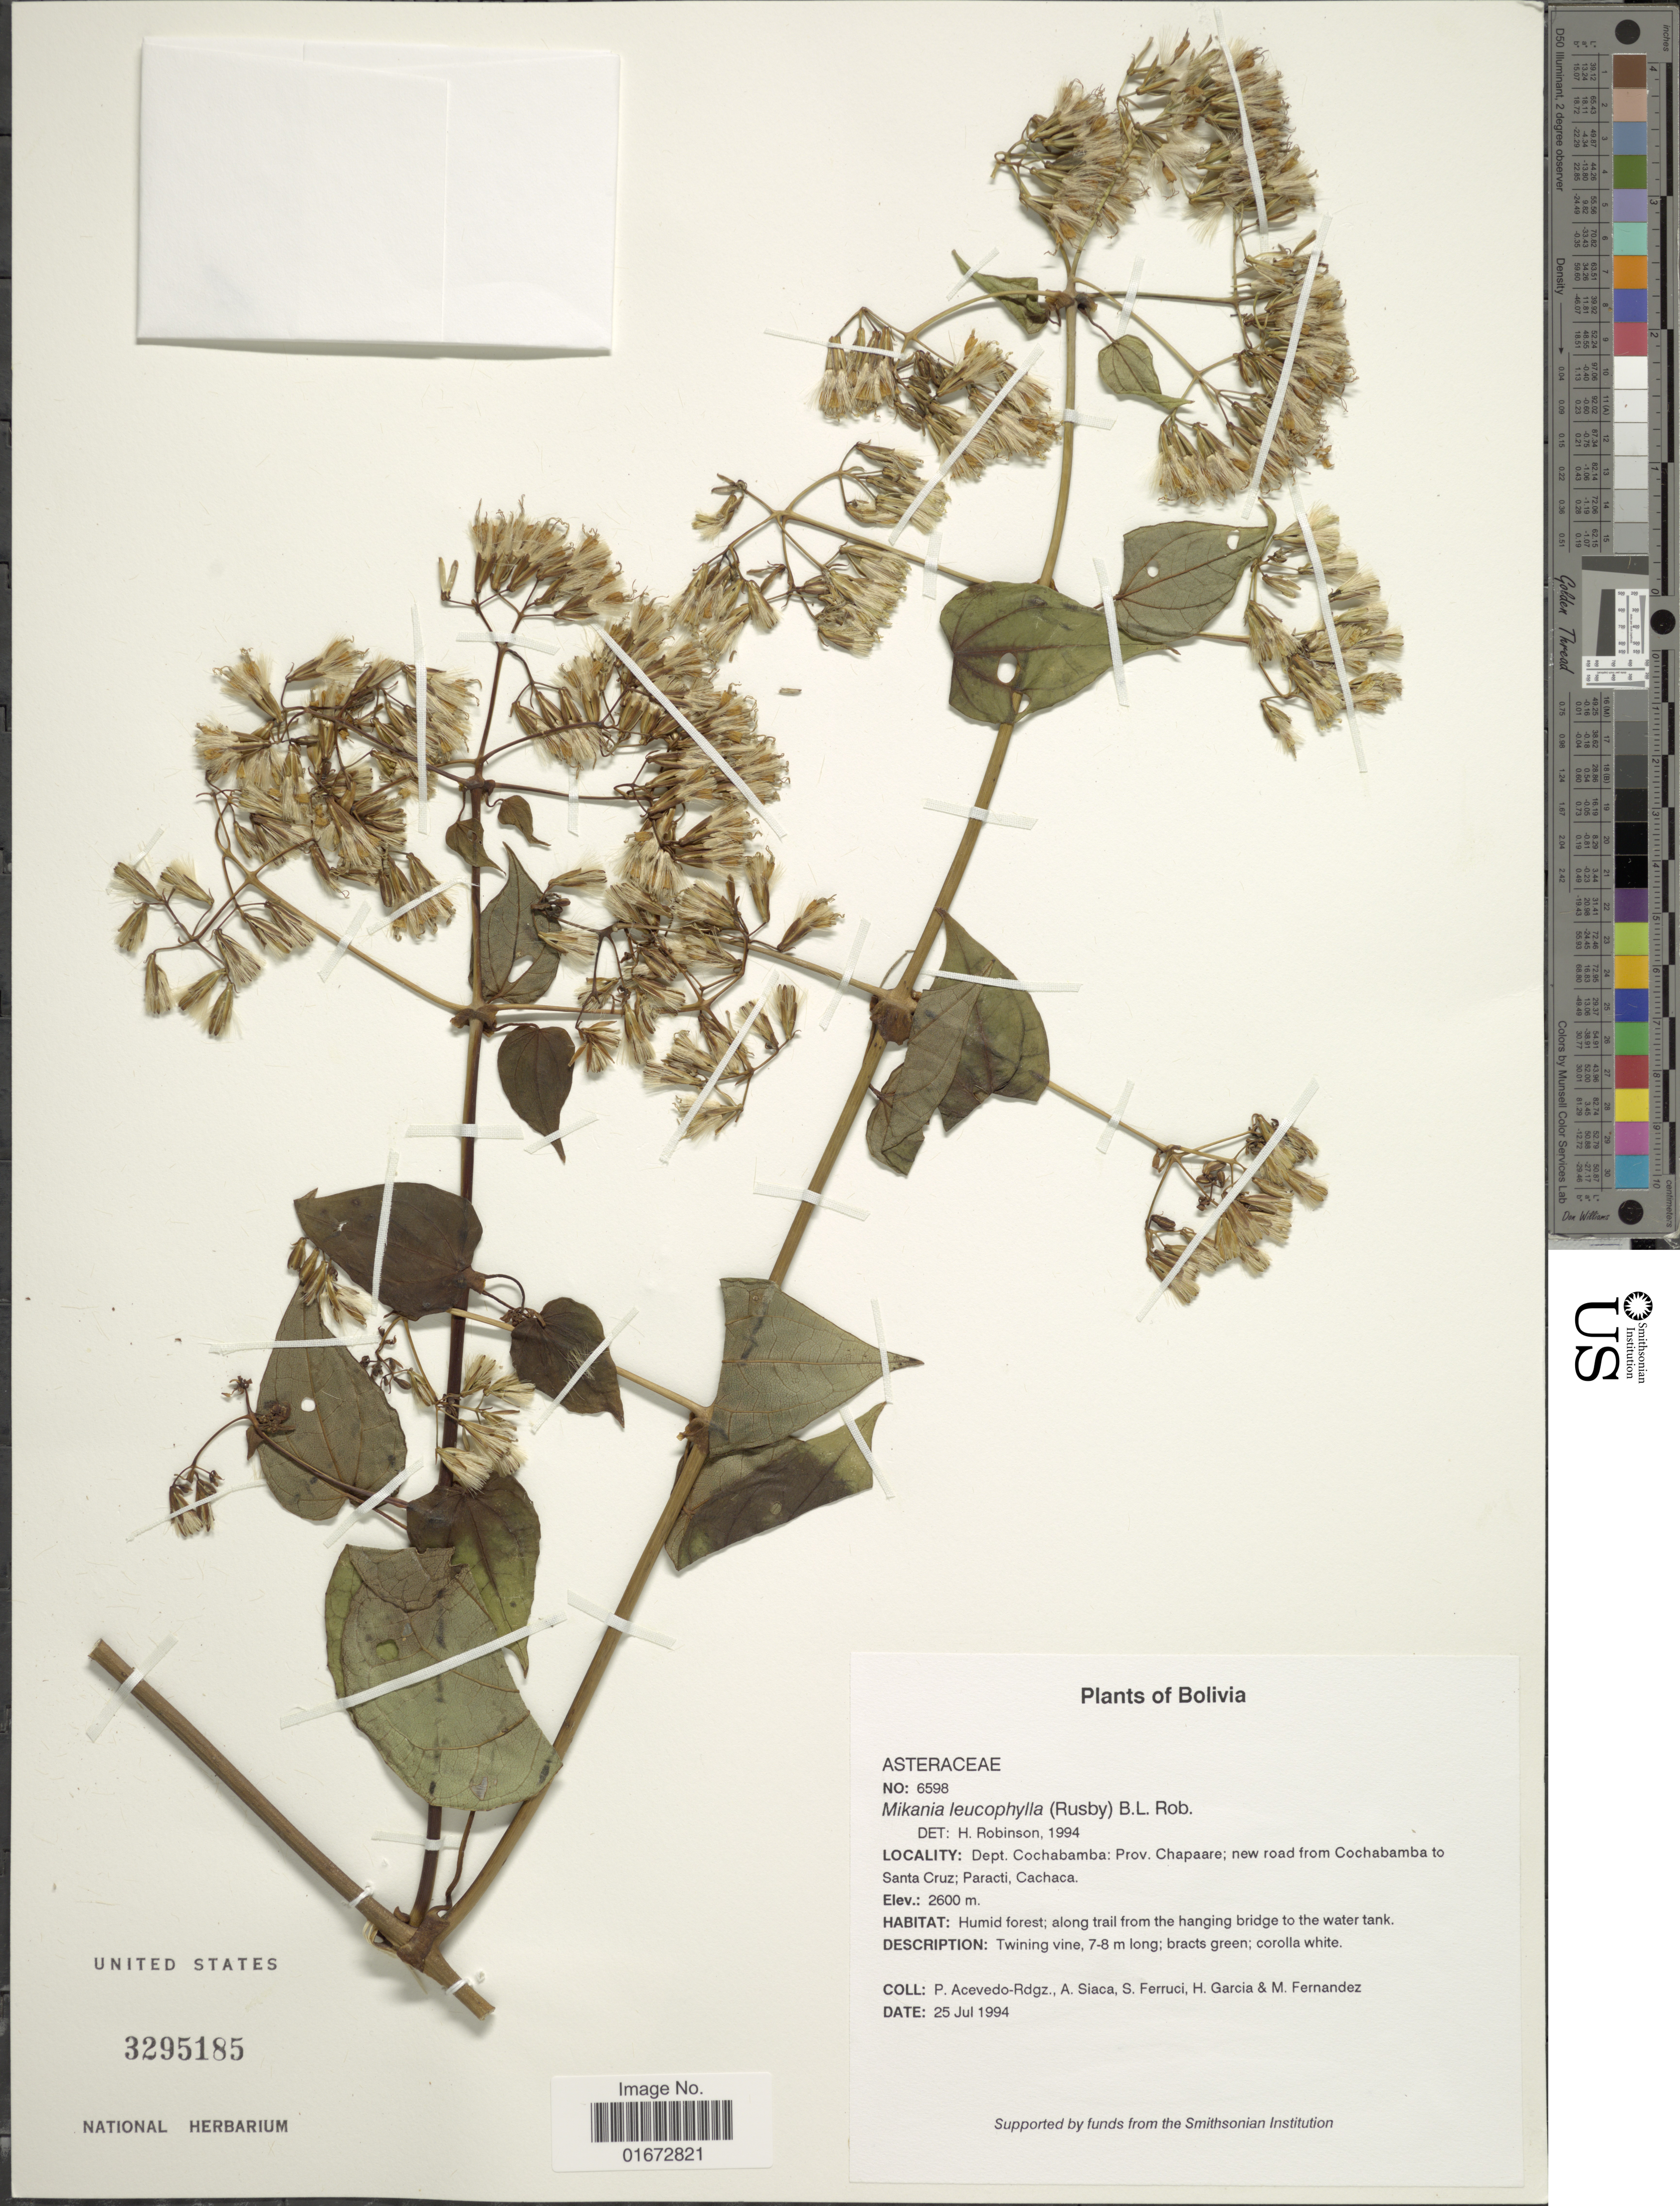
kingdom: Plantae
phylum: Tracheophyta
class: Magnoliopsida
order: Asterales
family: Asteraceae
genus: Mikania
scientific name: Mikania leucophylla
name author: (Rusby) B.L. Rob.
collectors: P. Acevedo-Rodr., A. Siaca, S. Ferucci, H. Garcia & M. Fernandez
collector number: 6598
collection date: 1994-07-25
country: Bolivia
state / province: Cochabamba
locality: Dept. Cochabamba: Prov. Chapaare; new road from Cochabamba to Santa Cruz, Paracti, Cachaca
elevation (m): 2600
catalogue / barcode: US 3295185